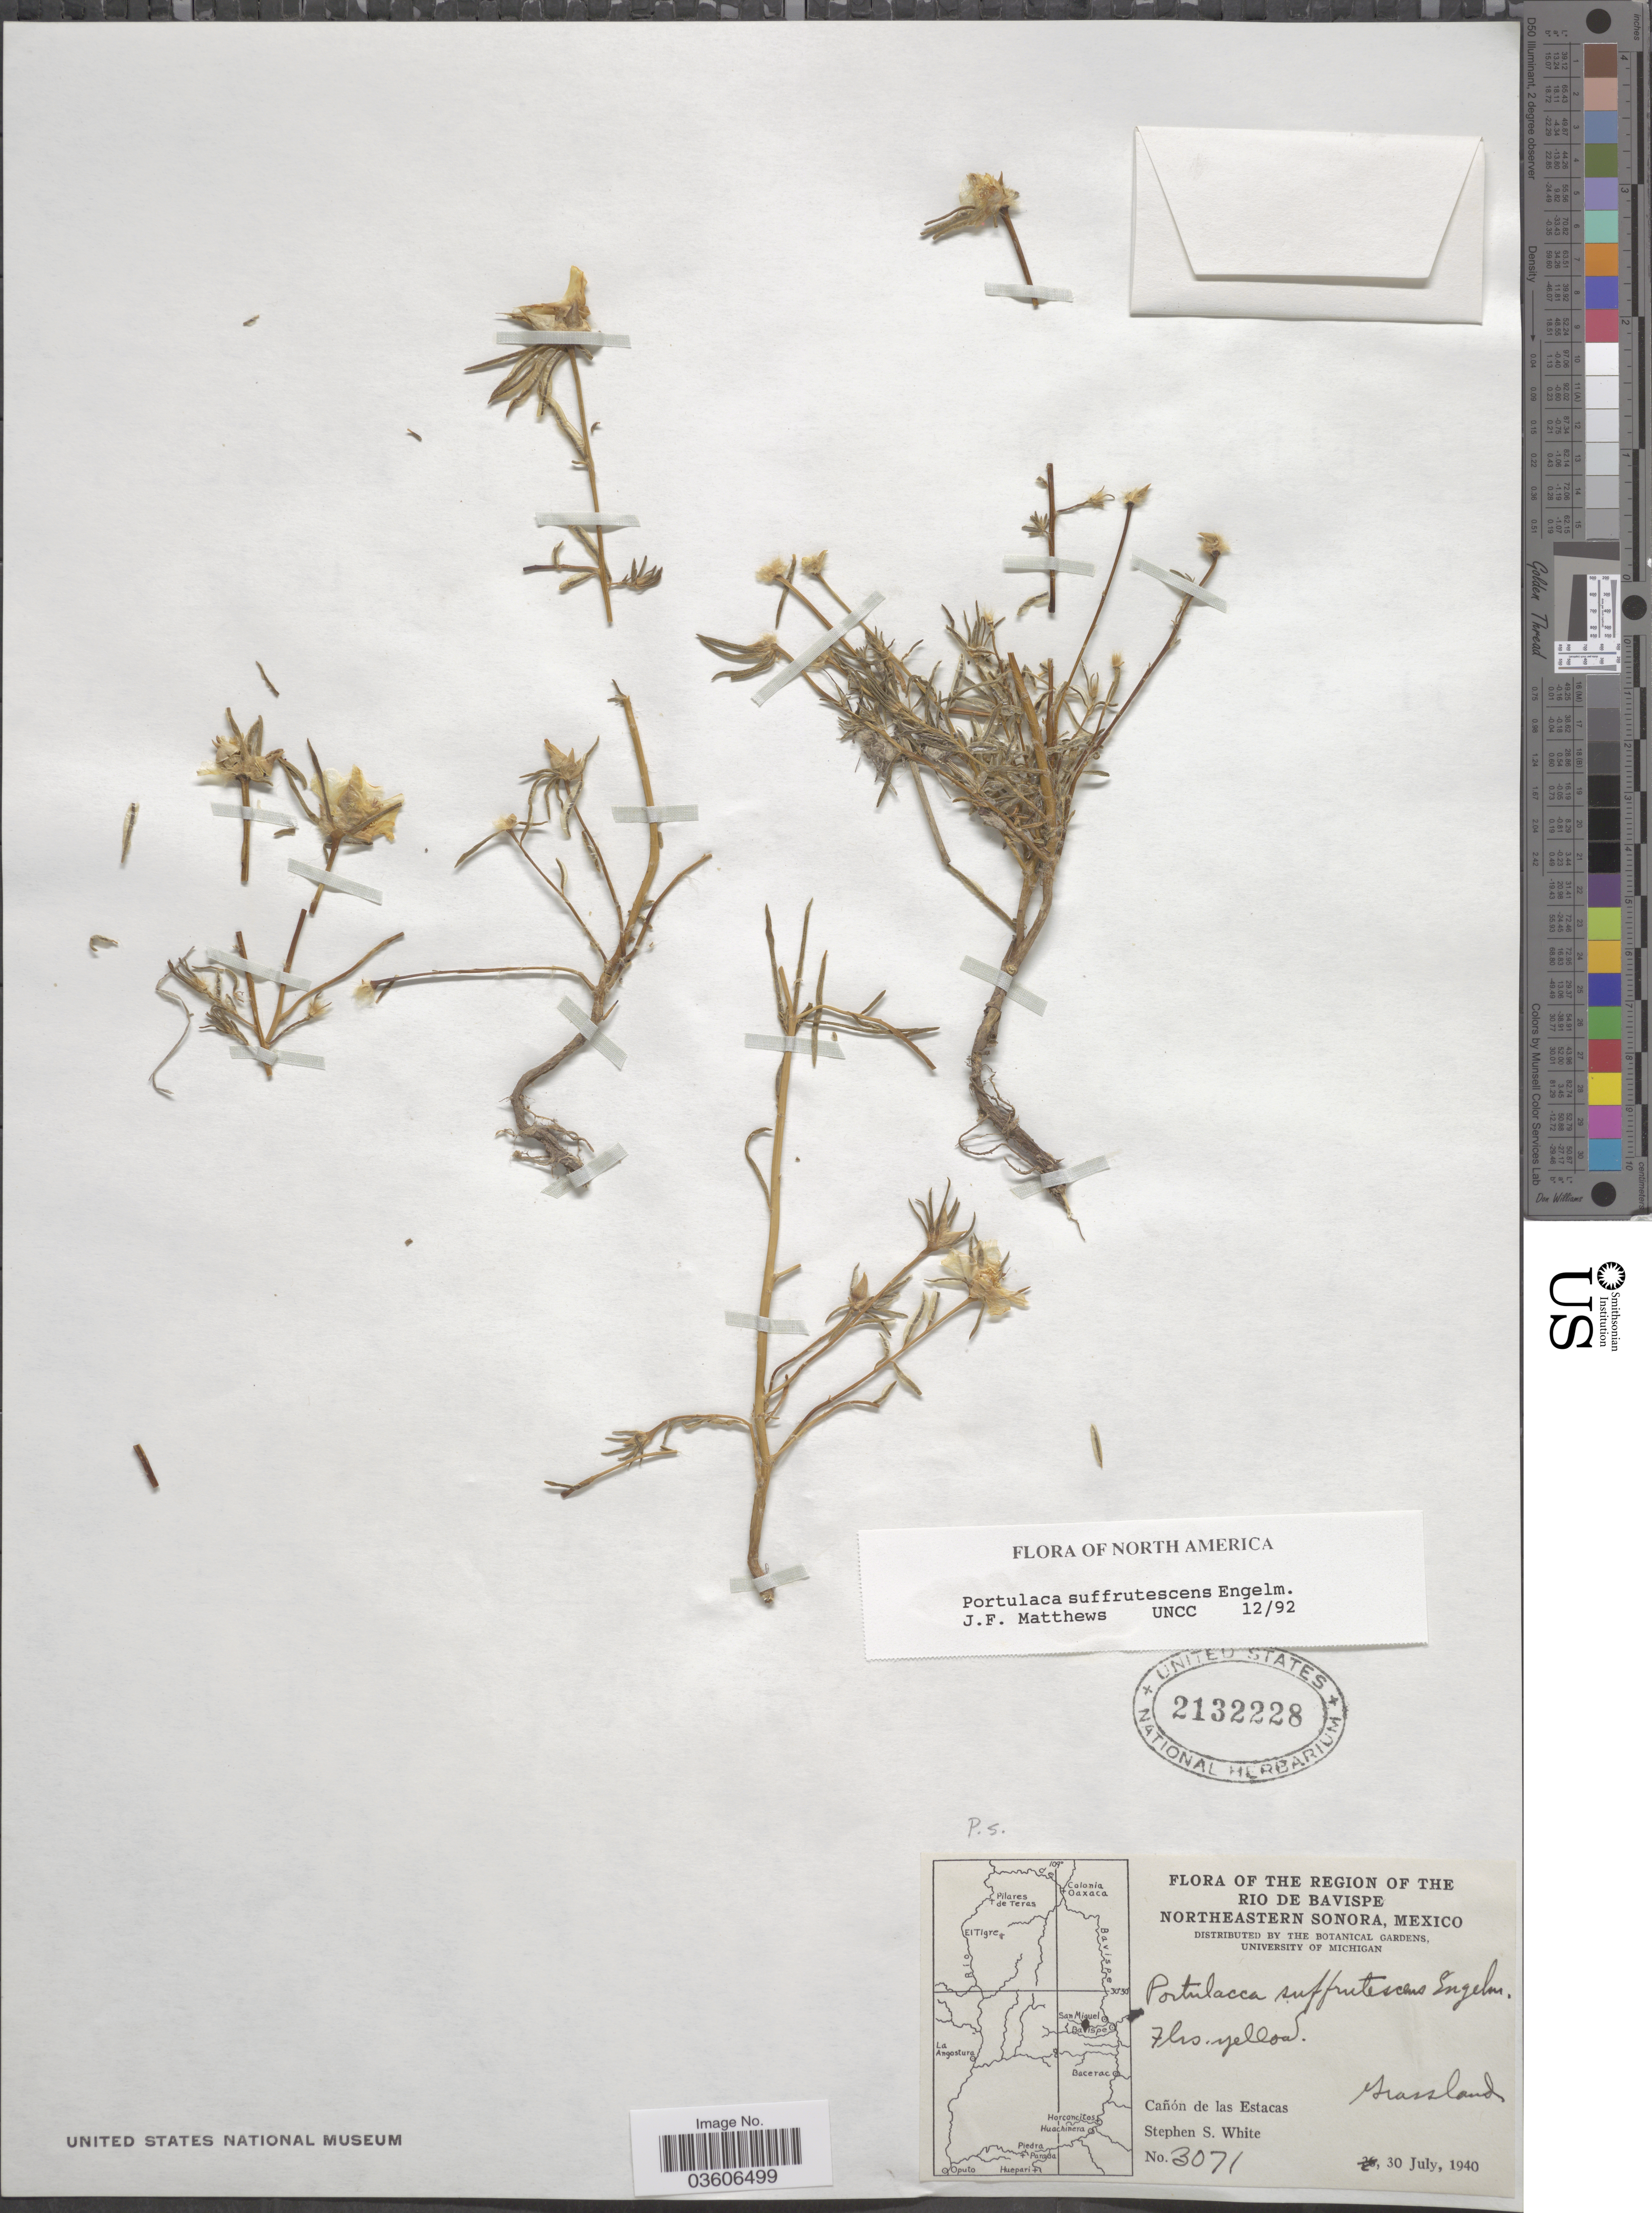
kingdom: Plantae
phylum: Tracheophyta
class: Magnoliopsida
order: Caryophyllales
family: Portulacaceae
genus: Portulaca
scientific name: Portulaca suffrutescens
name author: Engelm.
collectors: S. S. White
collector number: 3071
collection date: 1940-07-30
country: Mexico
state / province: Sonora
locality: The Region of the Rio de Bavispe. Northeastern Sonora. Cañón de las Estacas.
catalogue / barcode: US 2132228